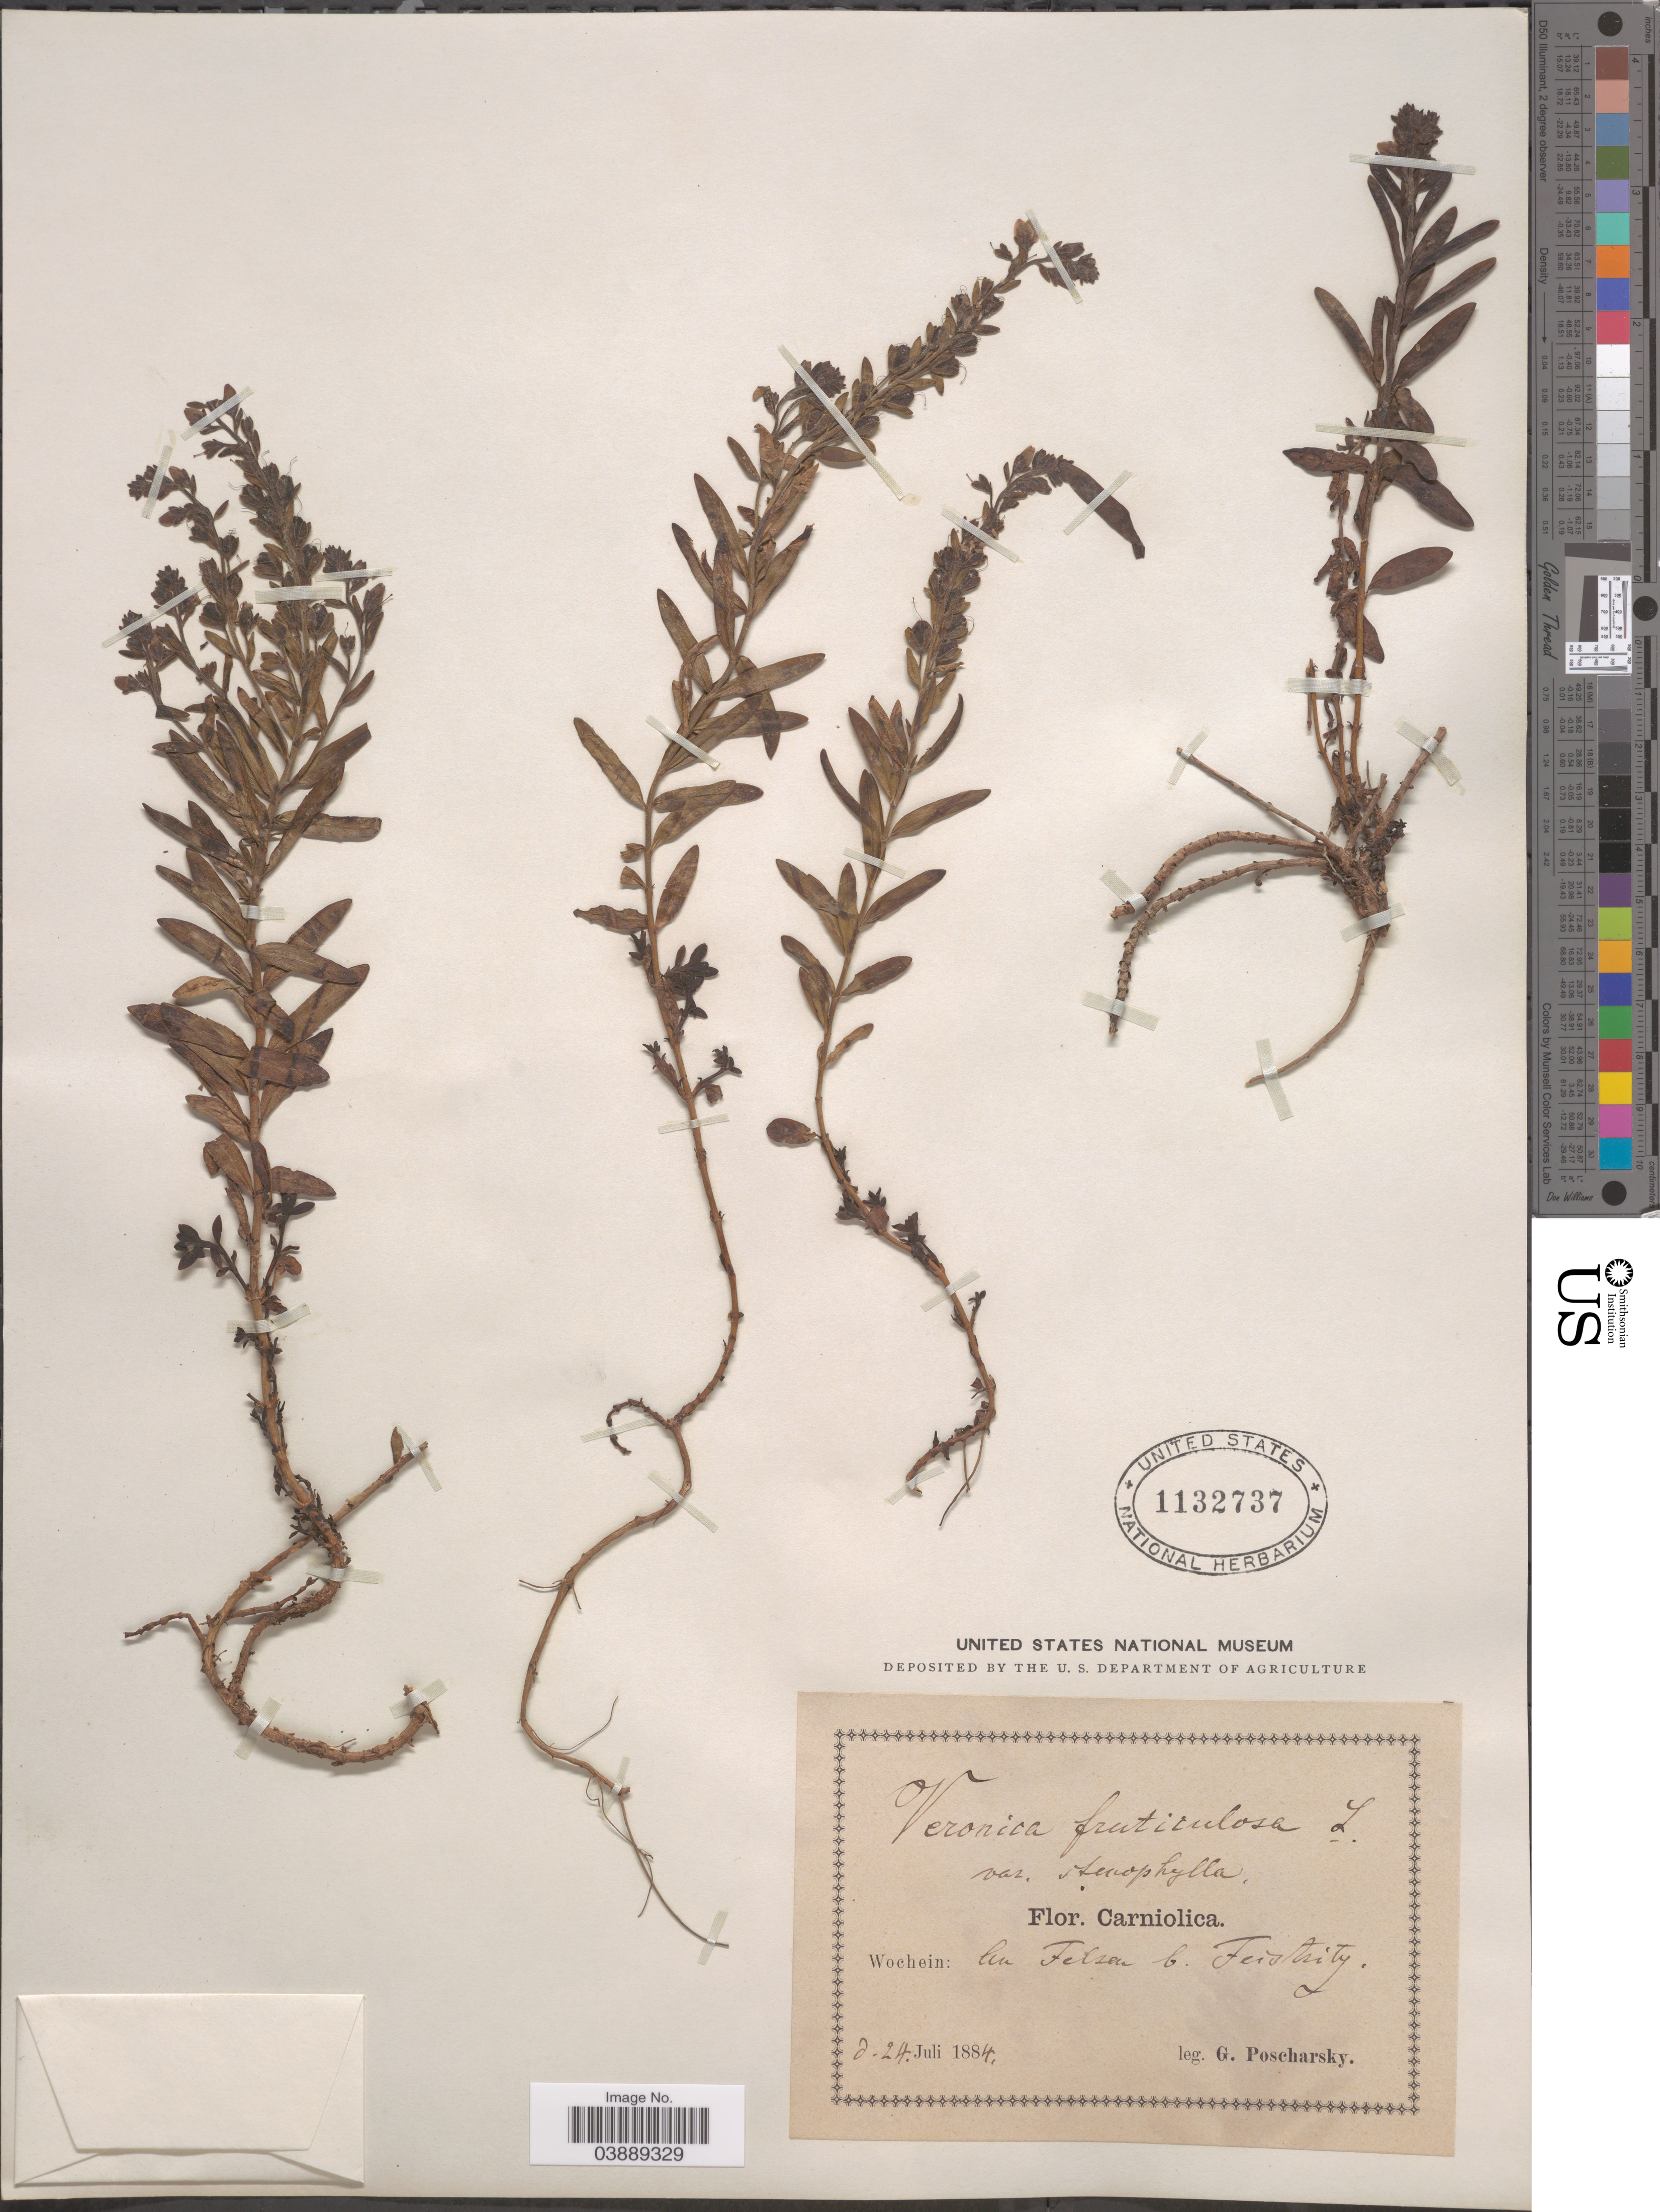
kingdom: Plantae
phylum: Tracheophyta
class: Magnoliopsida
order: Lamiales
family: Plantaginaceae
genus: Veronica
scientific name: Veronica fruticulosa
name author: L.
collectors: G. Poscharsky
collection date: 1884-07-06/1884-07-24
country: Slovenia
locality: Carniolica. Wochein: bei Felsen b. Feistritz.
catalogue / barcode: US 1132737